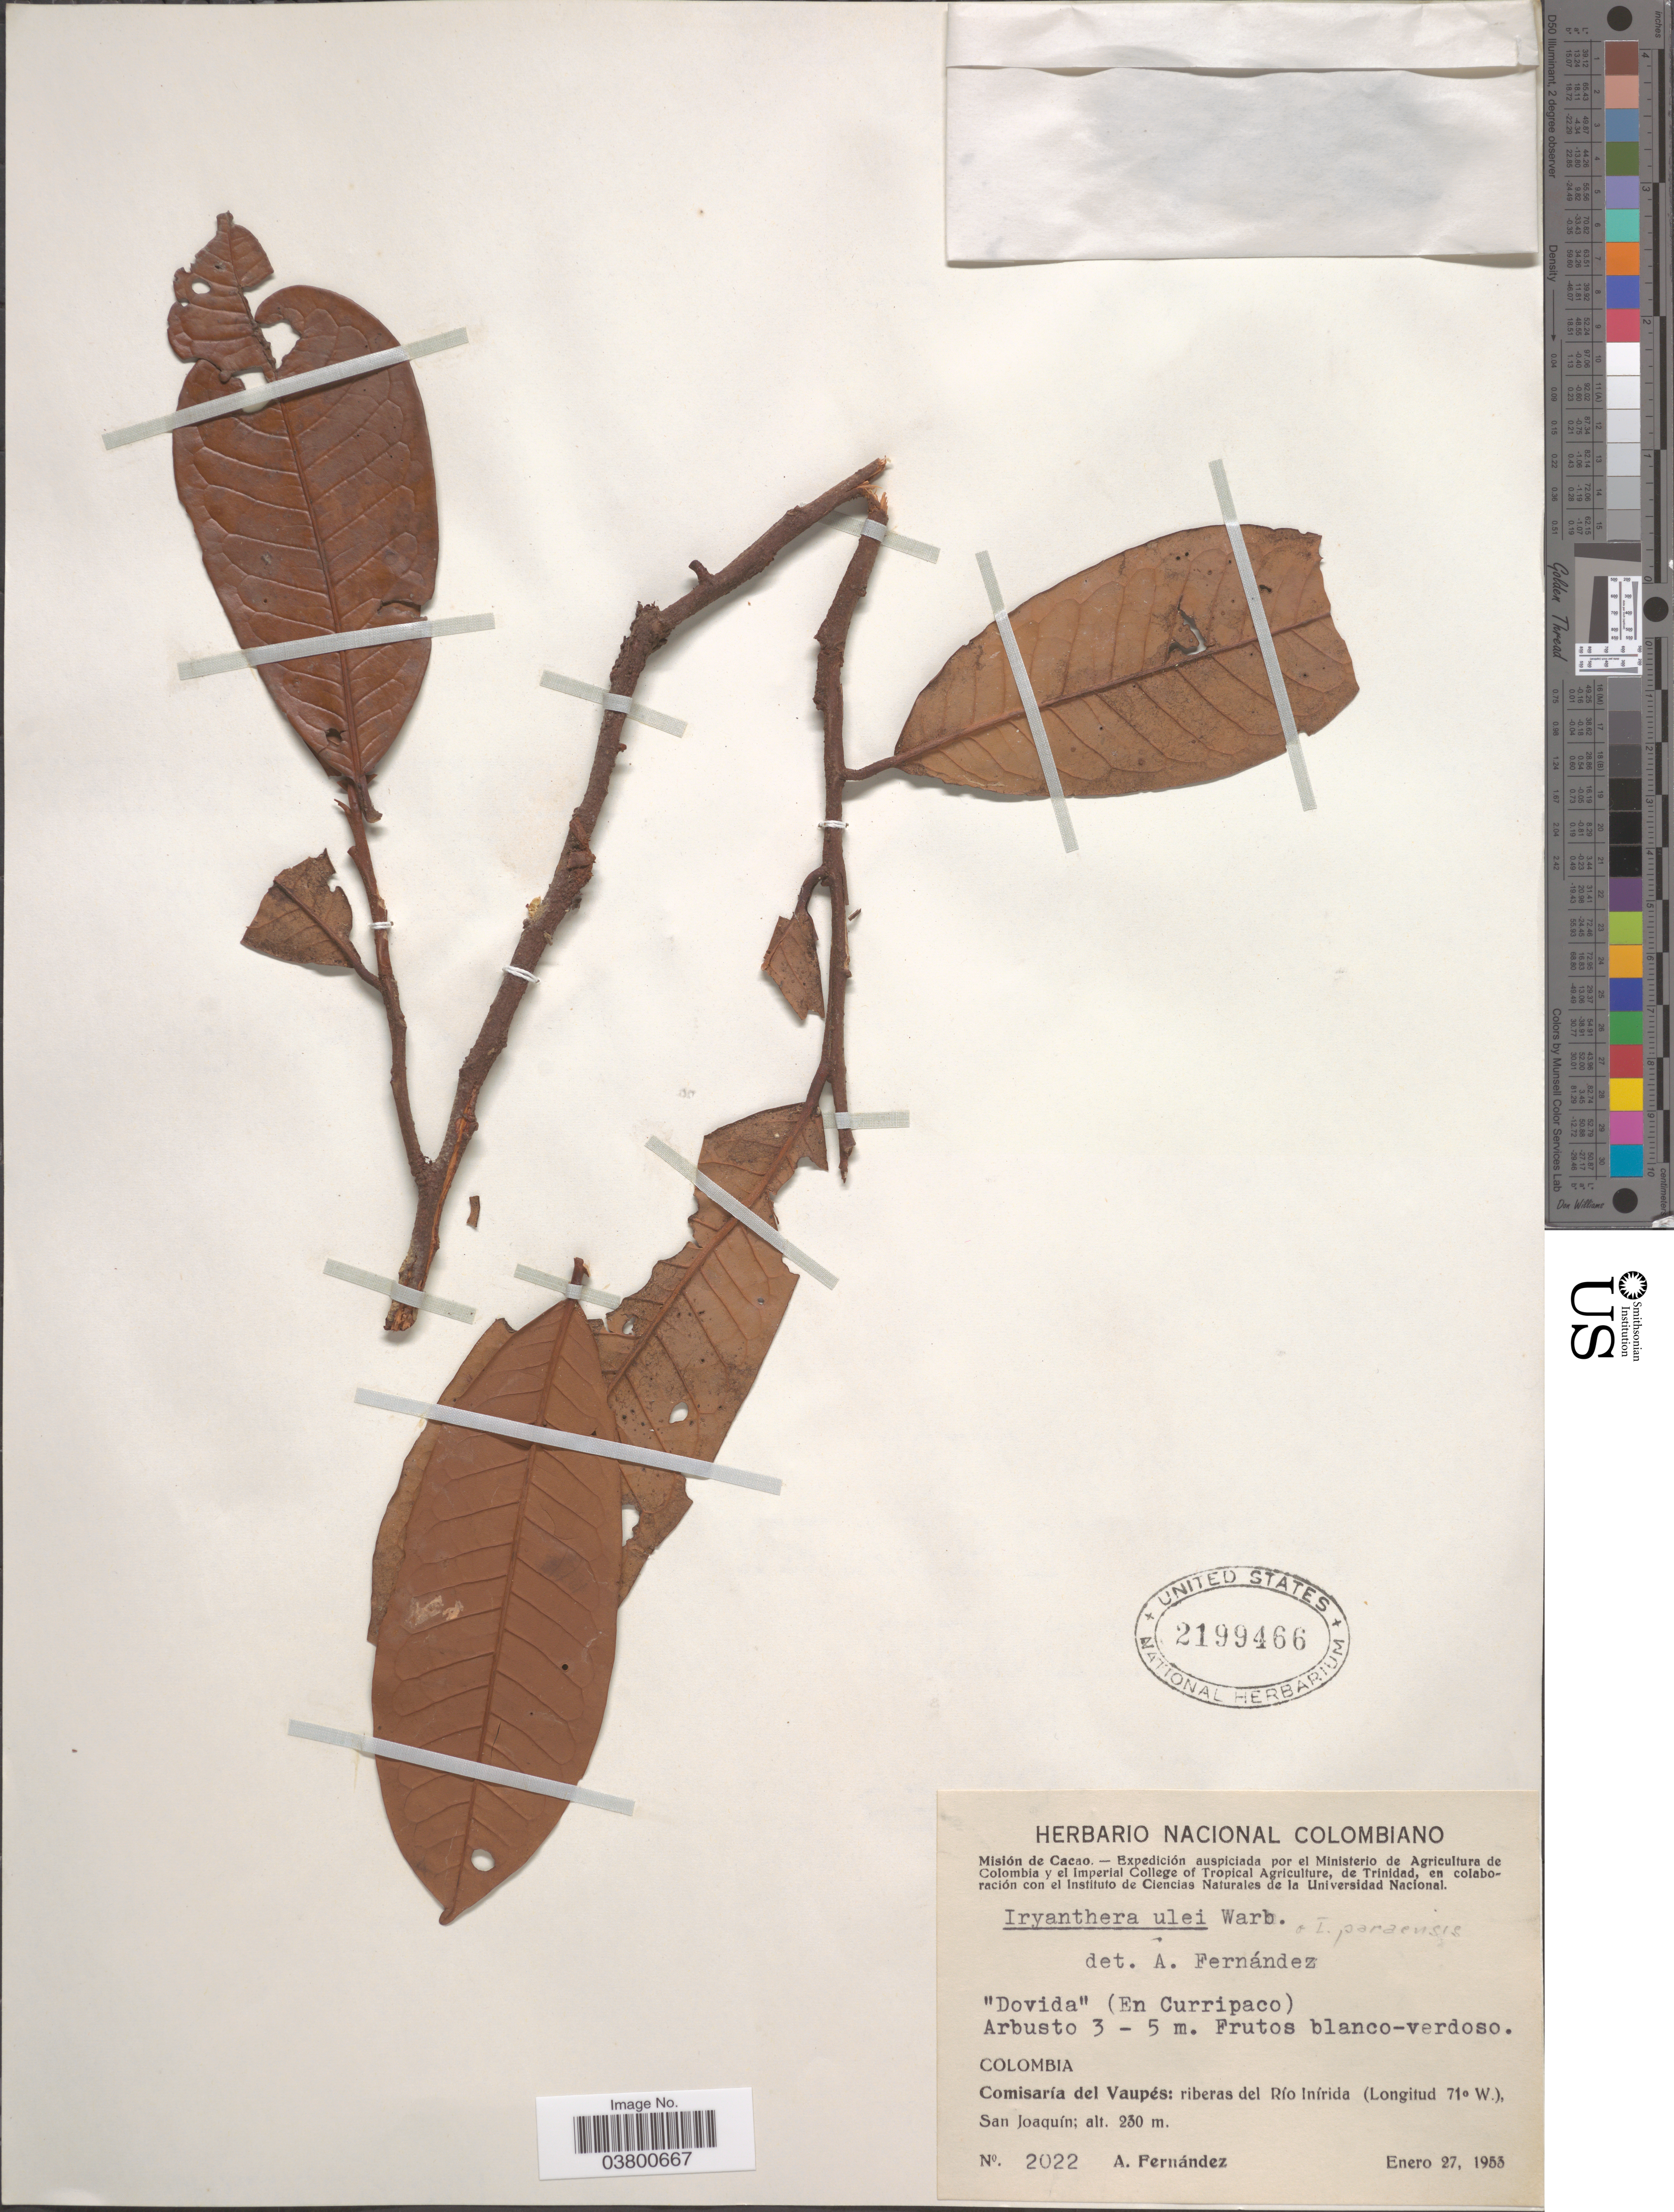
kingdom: Plantae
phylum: Tracheophyta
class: Magnoliopsida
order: Magnoliales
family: Myristicaceae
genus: Iryanthera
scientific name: Iryanthera ulei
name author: Warb.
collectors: A. Fernández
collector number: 2022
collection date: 1953-01-27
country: Colombia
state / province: Vaupés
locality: Comisaría del Vaupés: riberas del Río Inírida. San Joaquín.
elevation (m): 230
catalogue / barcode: US 2199466